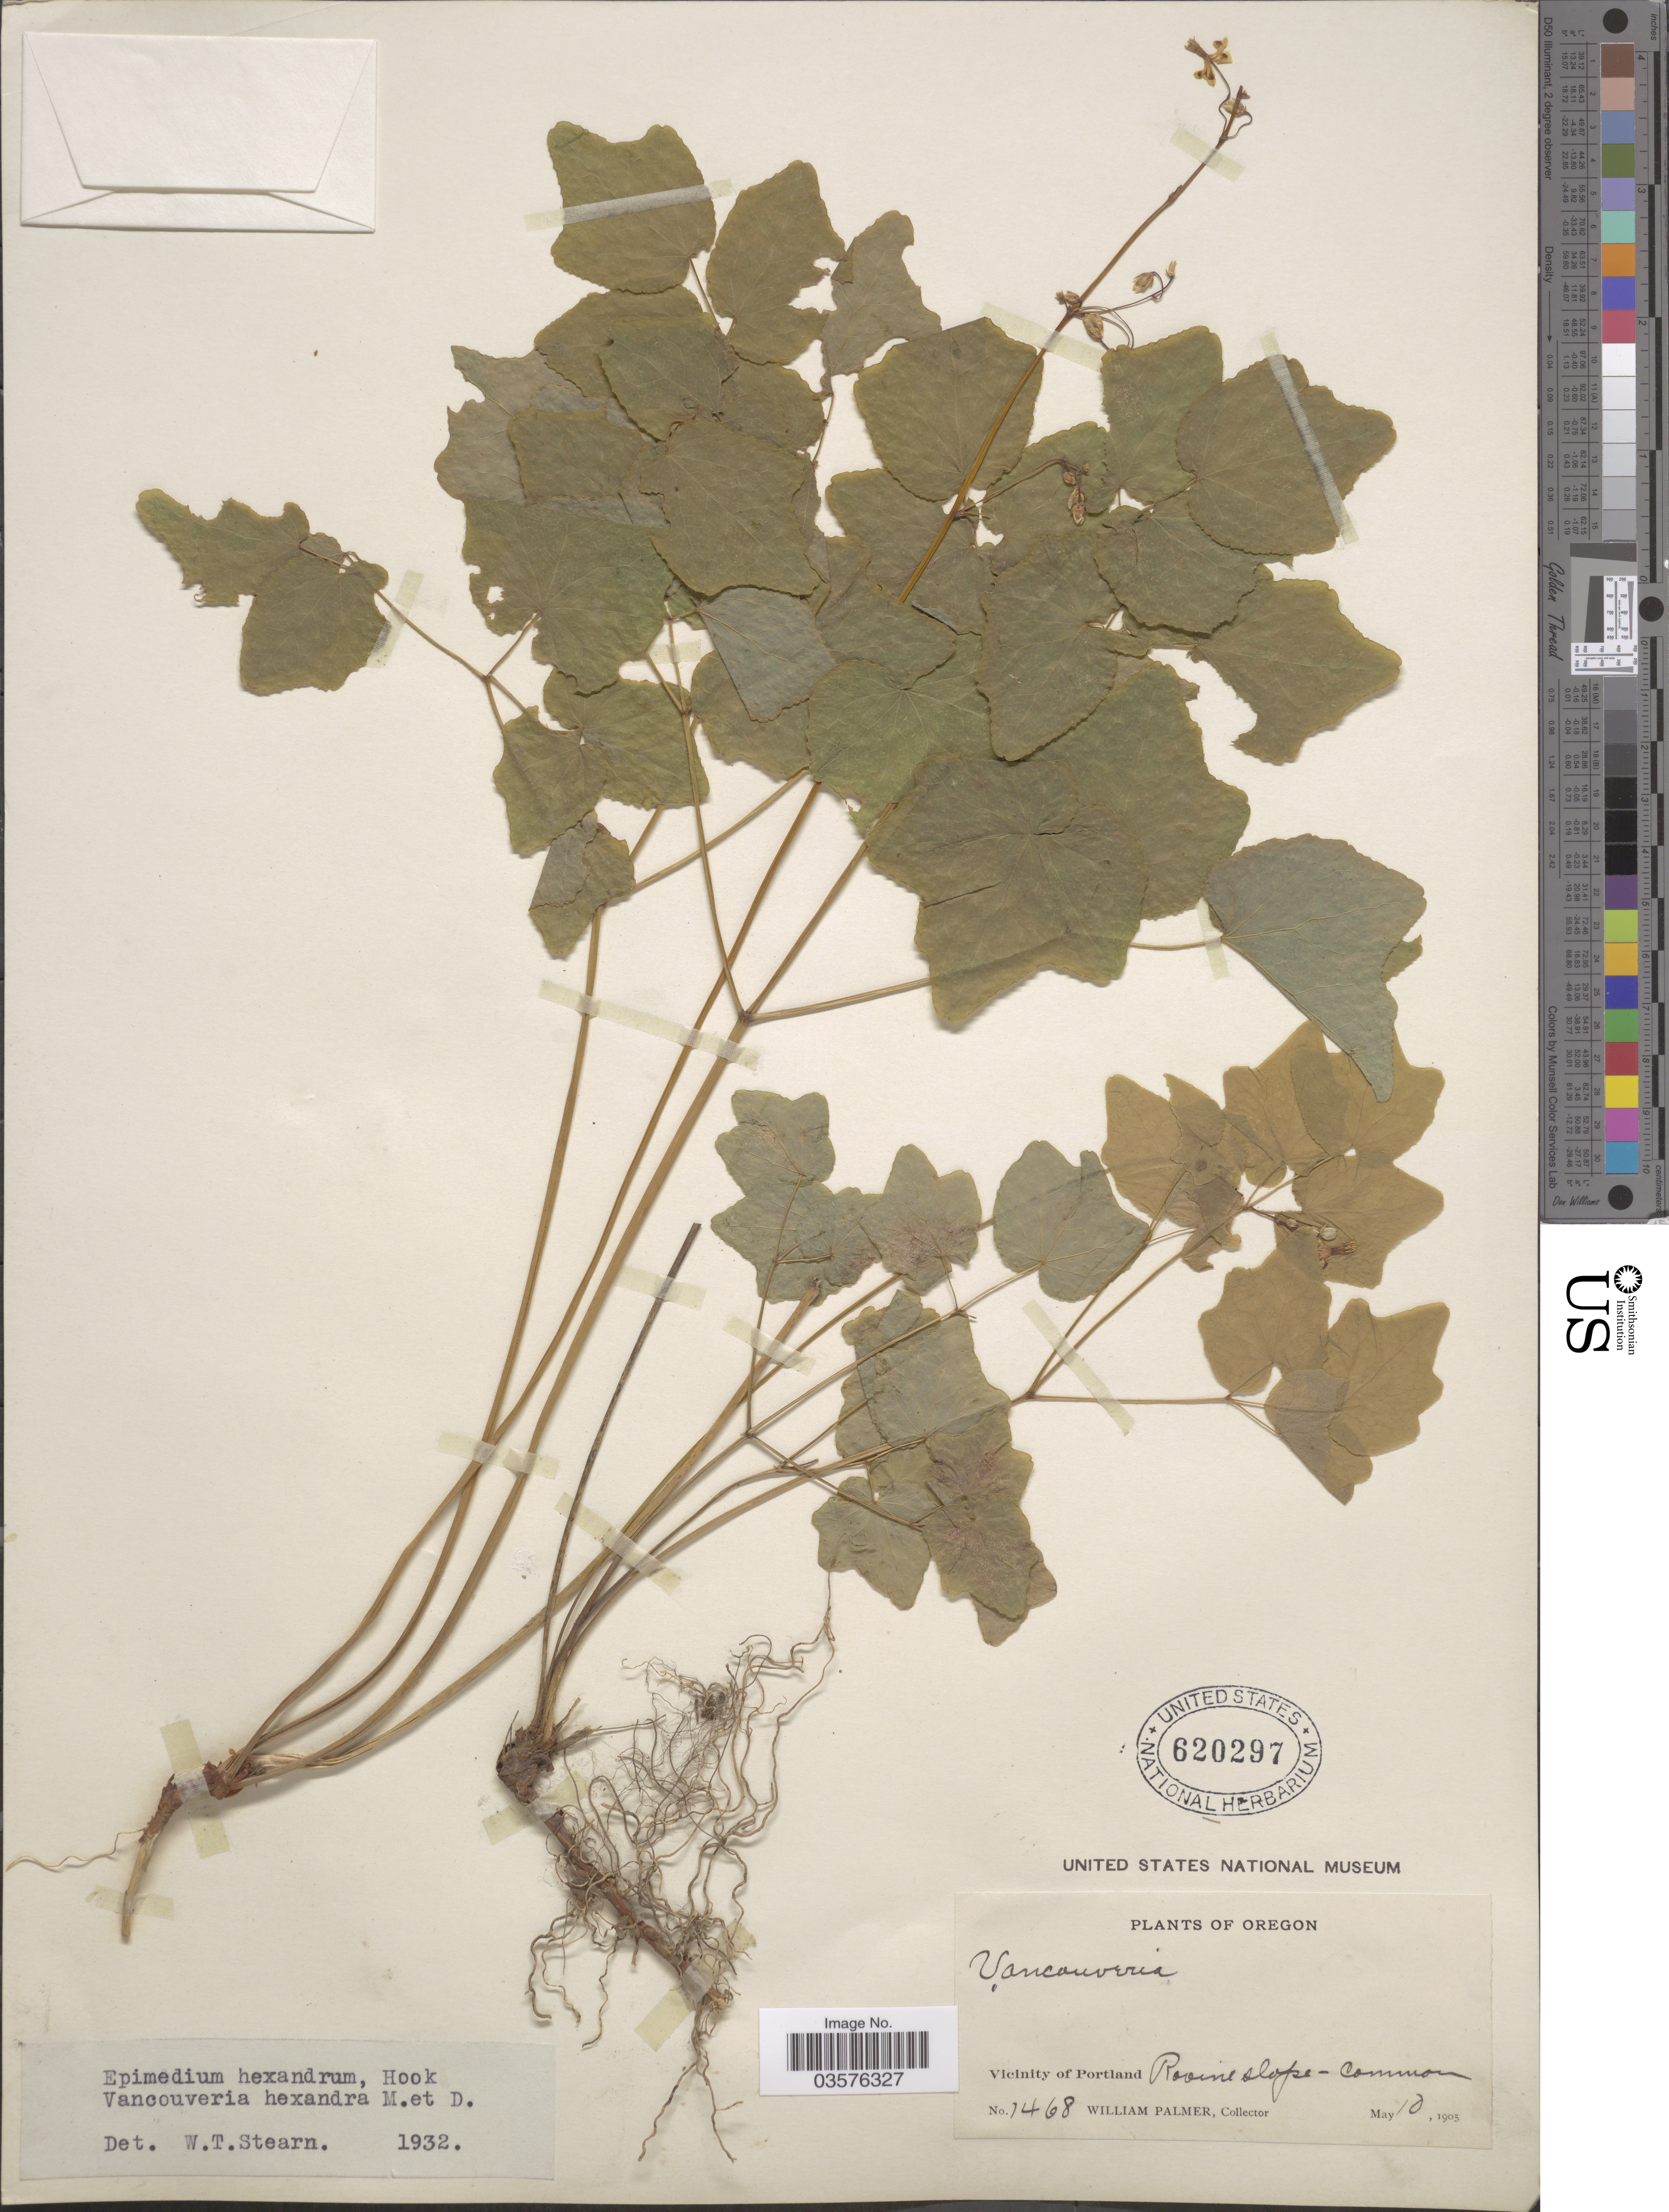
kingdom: Plantae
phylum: Tracheophyta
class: Magnoliopsida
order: Ranunculales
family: Berberidaceae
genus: Vancouveria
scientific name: Vancouveria hexandra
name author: (Hook.) C. Morren & Decne.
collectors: W. Palmer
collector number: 1468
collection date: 1905-05-10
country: United States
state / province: Oregon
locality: Vicinity of Portland, Ravine slope.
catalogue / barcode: US 620297